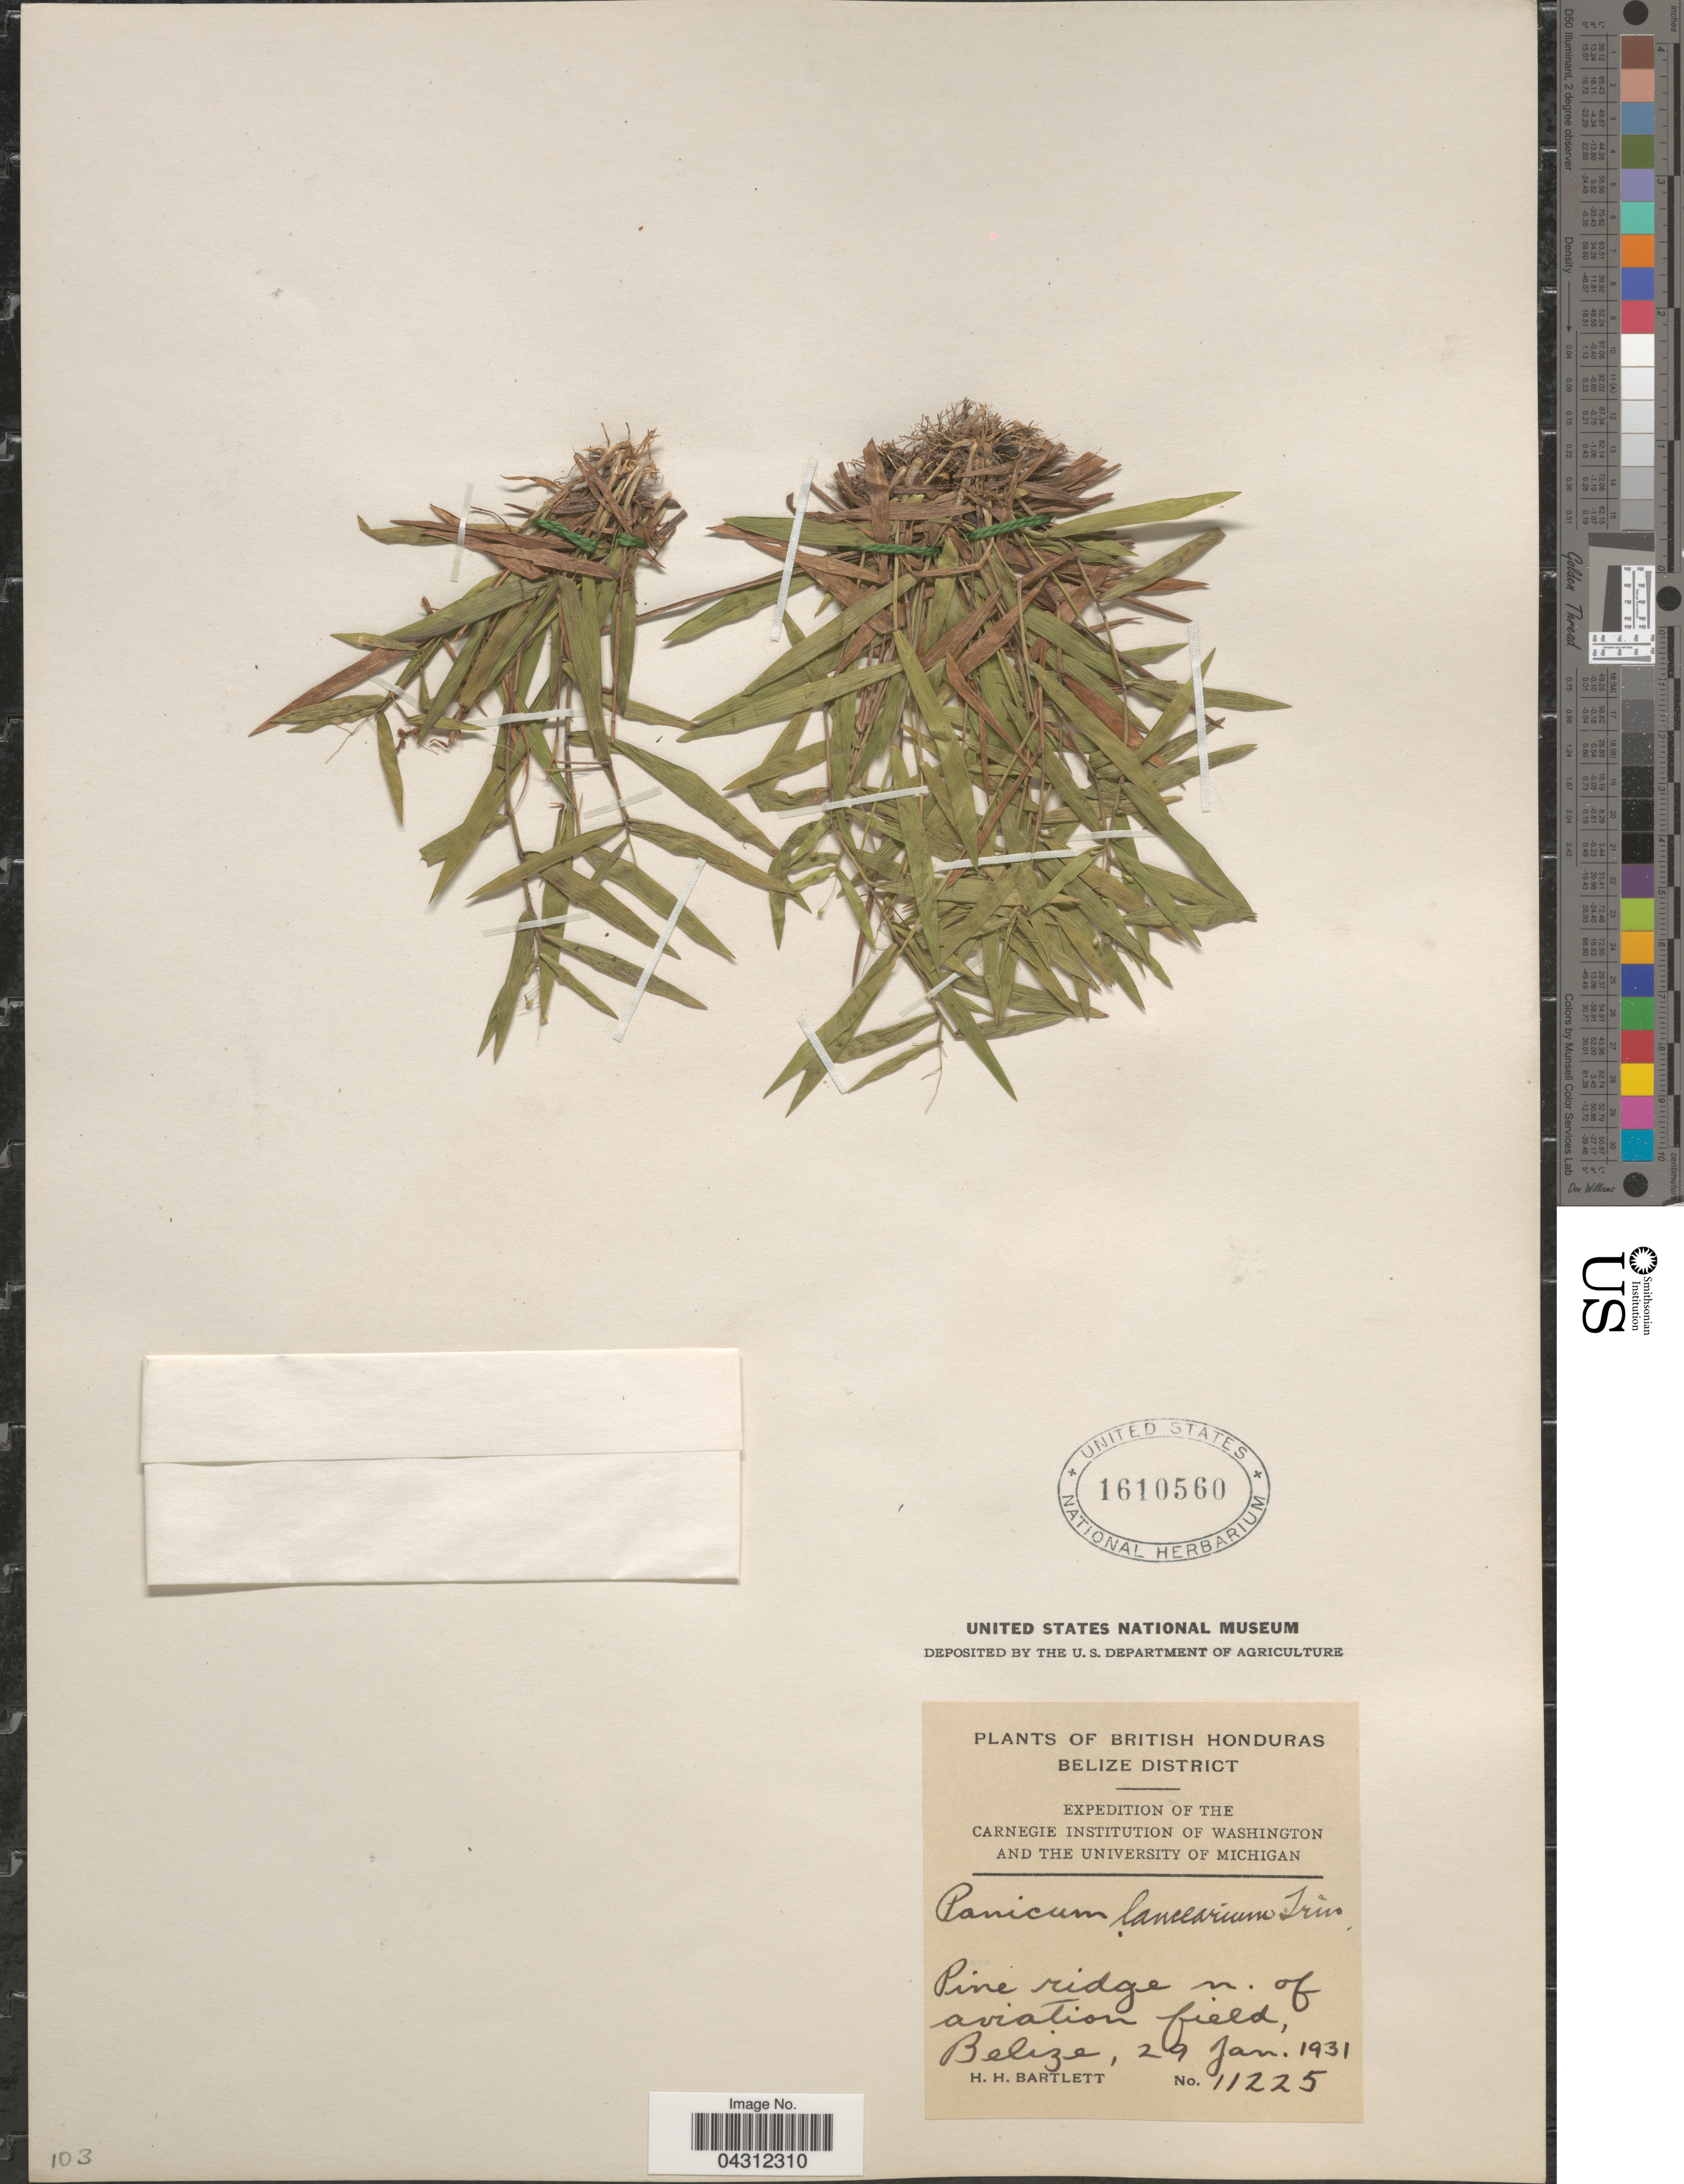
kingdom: Plantae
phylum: Tracheophyta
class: Liliopsida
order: Poales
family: Poaceae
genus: Dichanthelium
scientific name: Dichanthelium portoricense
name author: (Desv. ex Ham.) B.F. Hansen & Wunderlin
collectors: H. H. Bartlett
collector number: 11225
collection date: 1931-01-29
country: Belize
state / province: Belize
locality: British Honduras. Belize District. Expedition of the Carnegie Institution of Washington and the University of Michigan. Pine ridge n. of aviation field.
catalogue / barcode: US 1610560